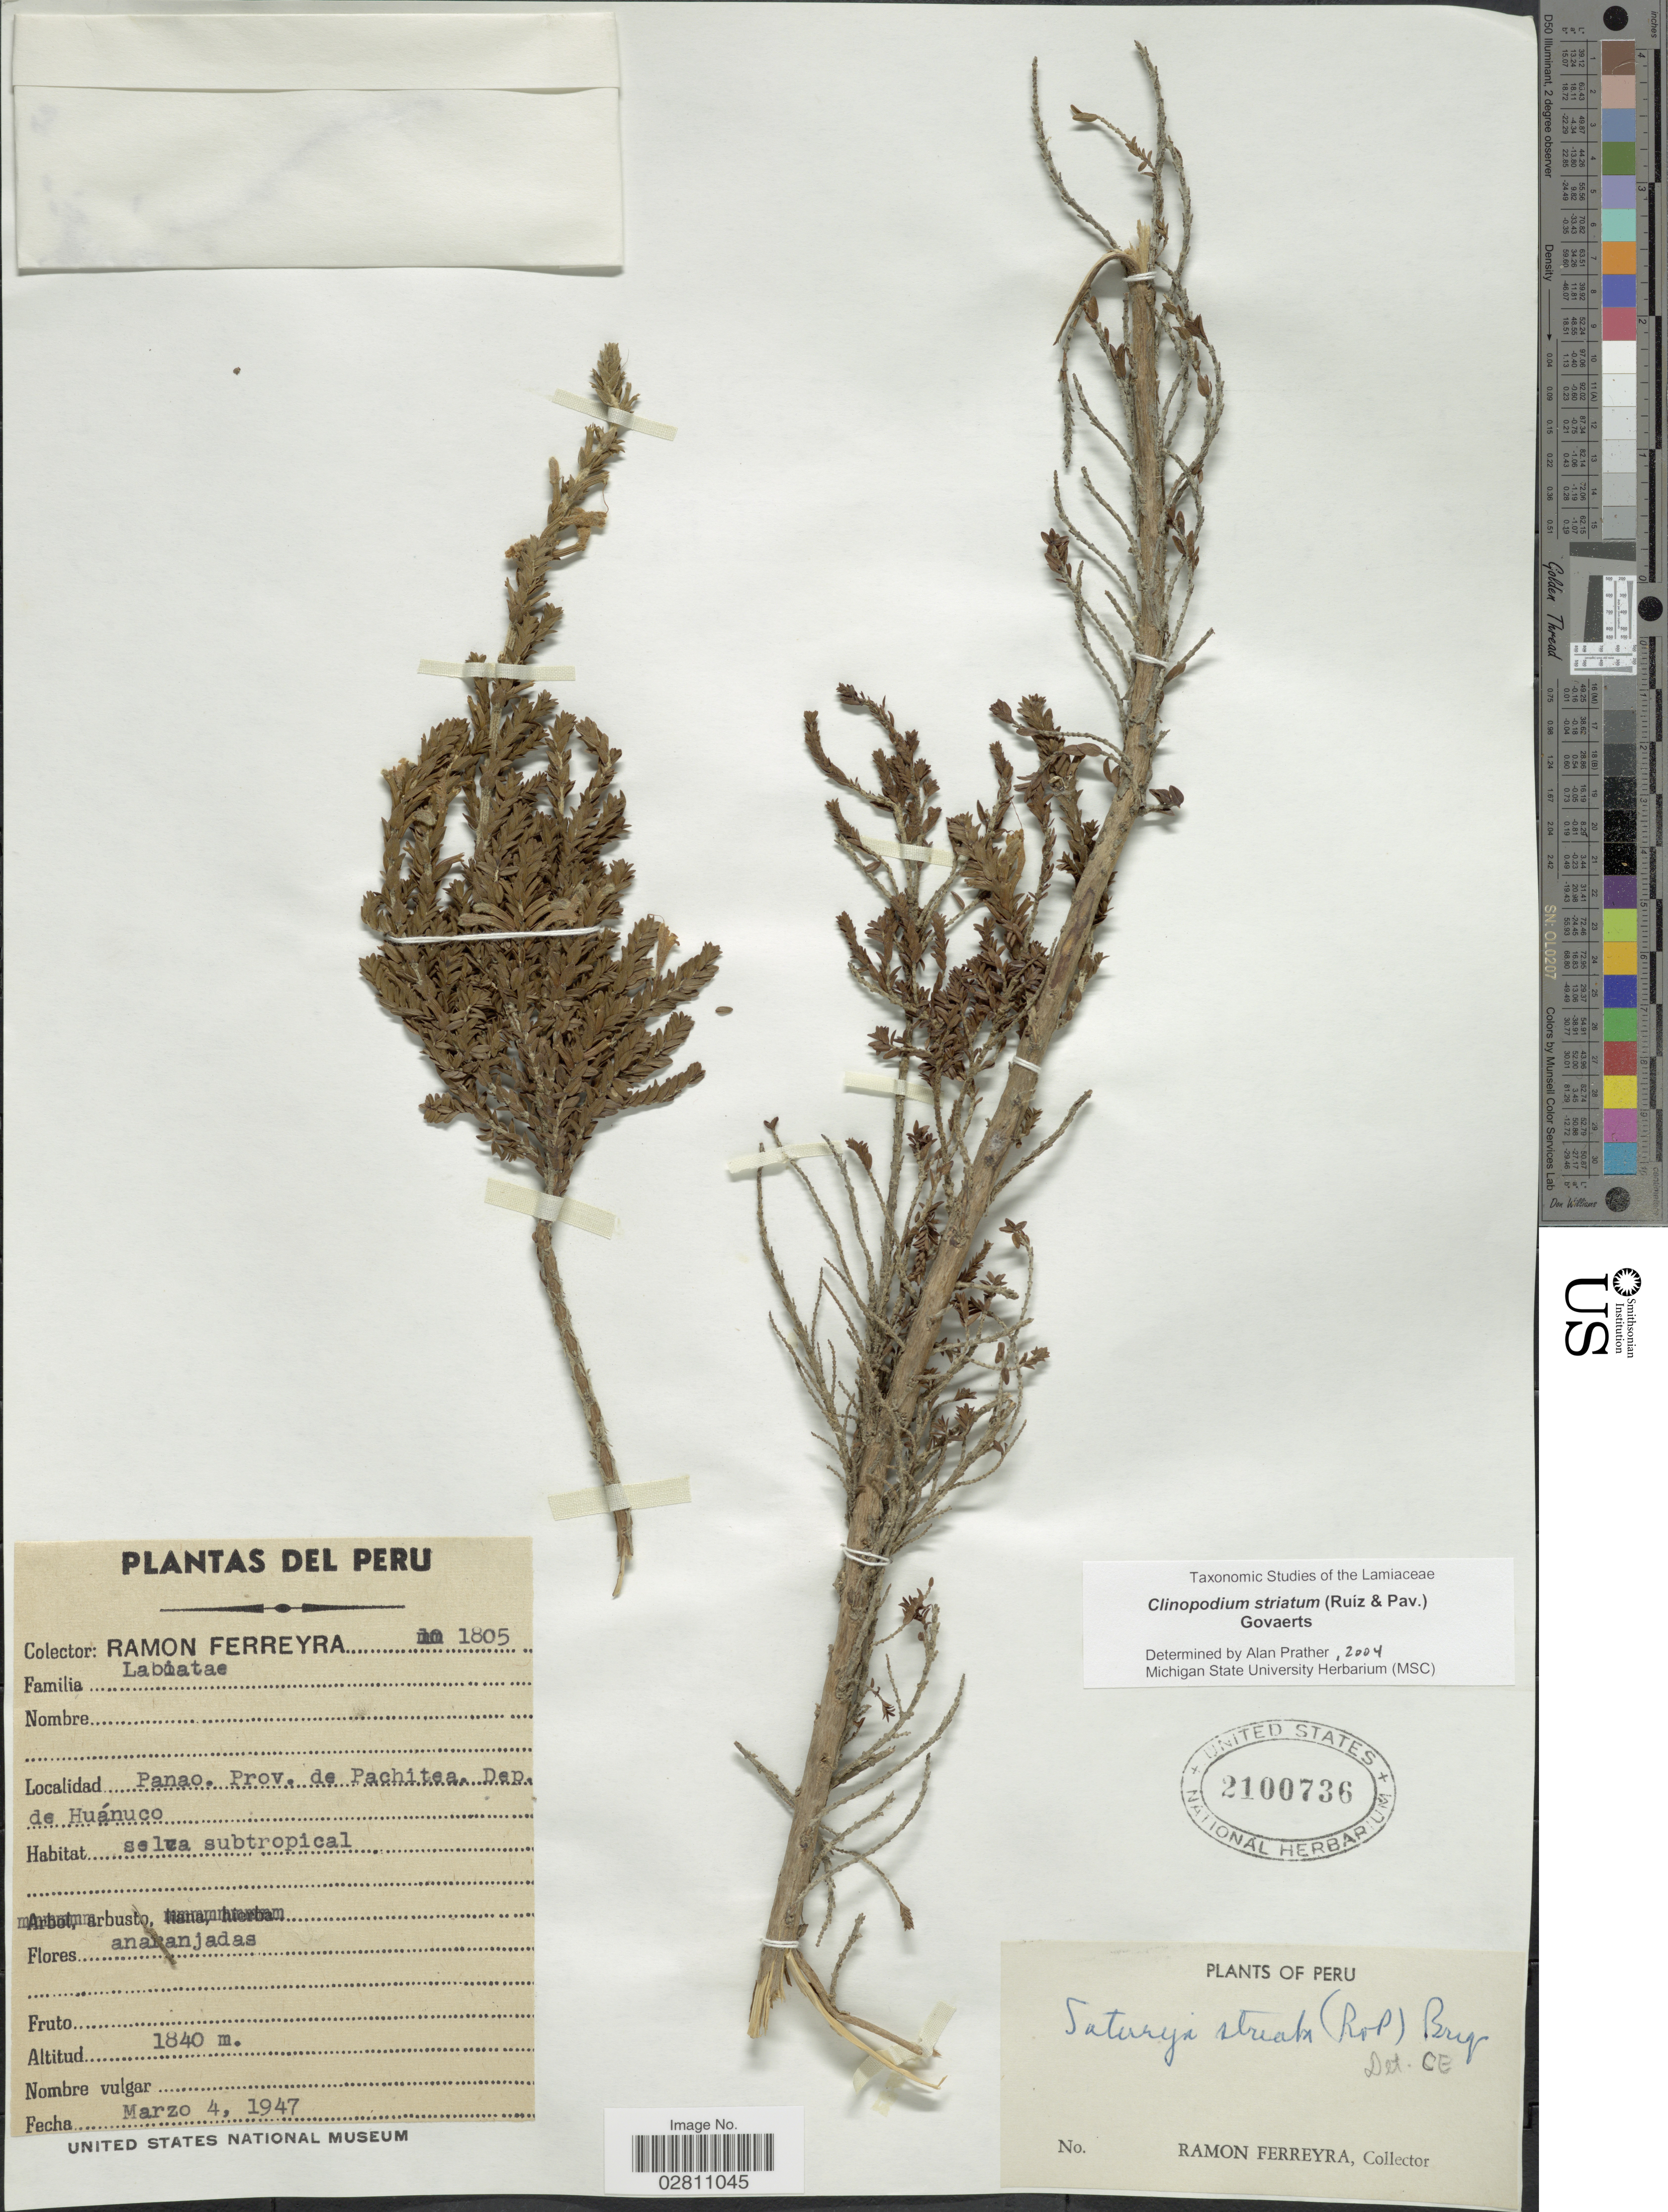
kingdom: Plantae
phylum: Tracheophyta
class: Magnoliopsida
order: Lamiales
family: Lamiaceae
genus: Clinopodium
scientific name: Clinopodium striatum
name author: (Ruiz & Pav.) Govaerts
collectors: R. A. Ferreyra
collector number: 1805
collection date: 1947-03-04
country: Peru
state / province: Huánuco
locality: Panao, Prov. de Pachitea, Dep. de Huánuco.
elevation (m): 1840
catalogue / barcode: US 2100736